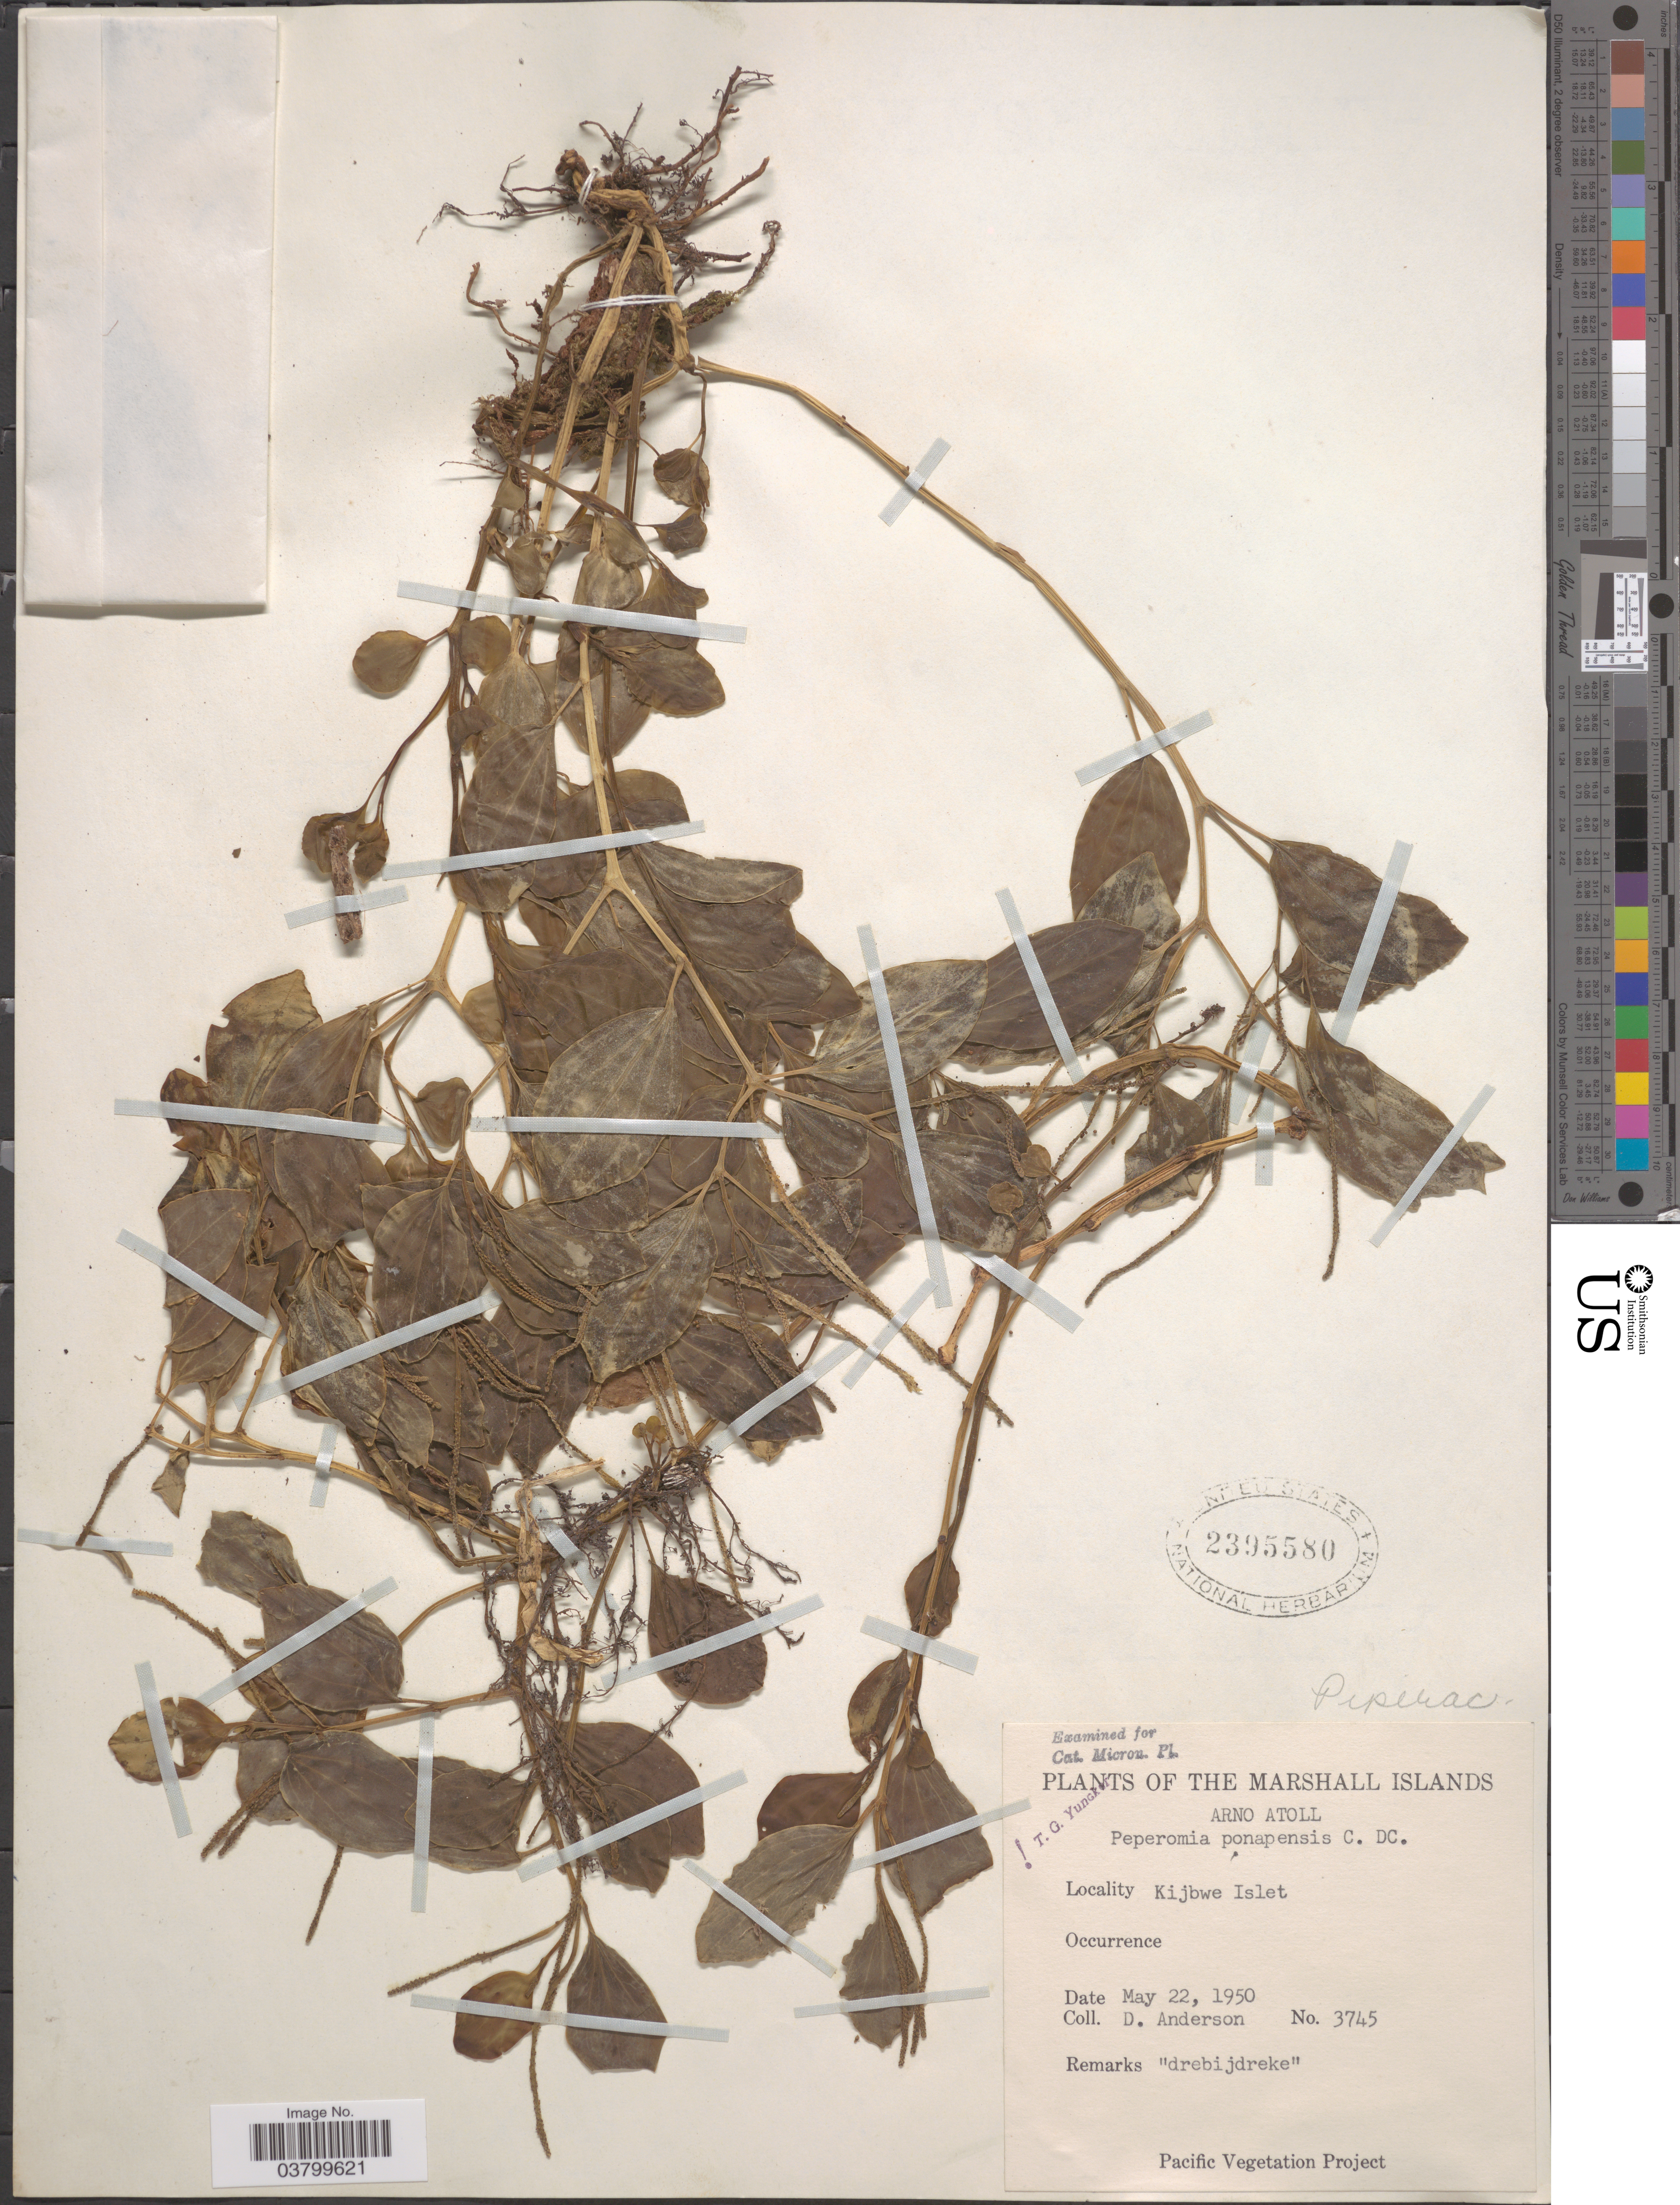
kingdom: Plantae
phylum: Tracheophyta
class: Magnoliopsida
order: Piperales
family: Piperaceae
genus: Peperomia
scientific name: Peperomia ponapensis var. ponapensis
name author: C. DC.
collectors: D. Anderson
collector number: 3745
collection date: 1950-05-22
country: Marshall Islands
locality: Arno Atoll. Kijbwe Islet.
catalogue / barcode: US 2395580